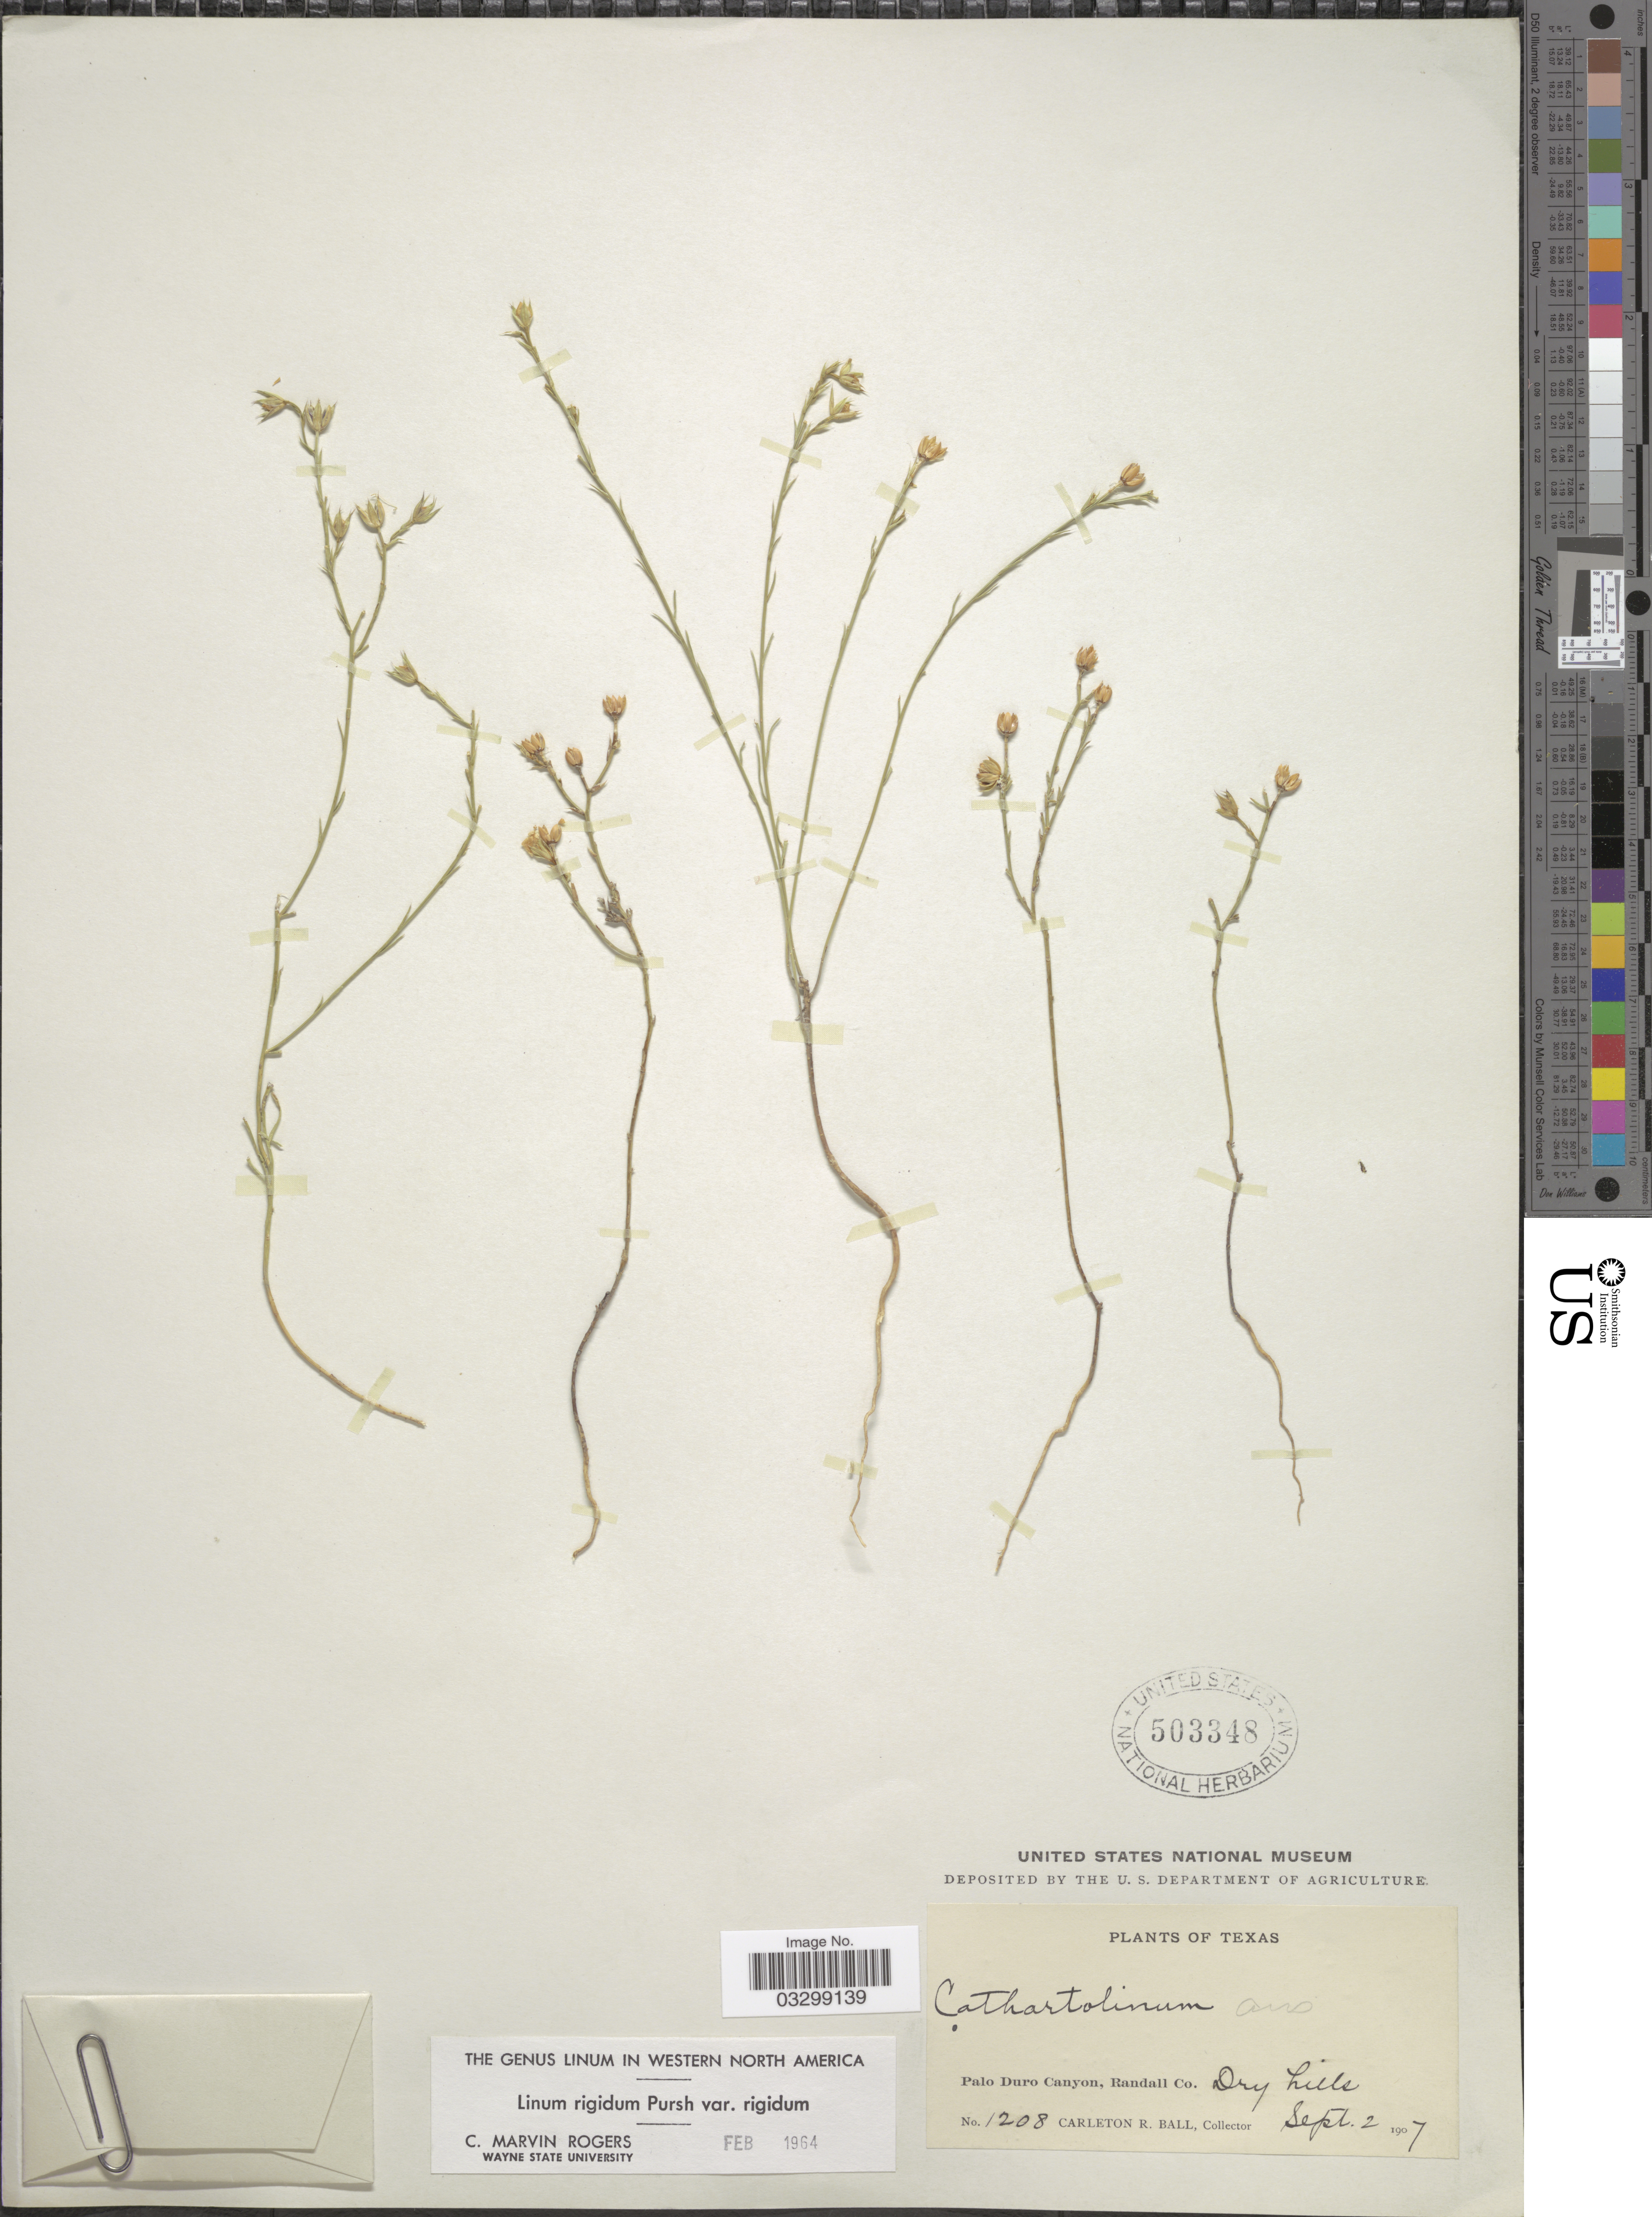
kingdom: Plantae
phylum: Tracheophyta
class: Magnoliopsida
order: Malpighiales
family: Linaceae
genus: Linum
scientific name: Linum rigidum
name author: Pursh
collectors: C. R. Ball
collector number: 1208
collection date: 1907-09-02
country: United States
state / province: Texas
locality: Palo Duro Canyon, Randall Co.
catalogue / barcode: US 503348